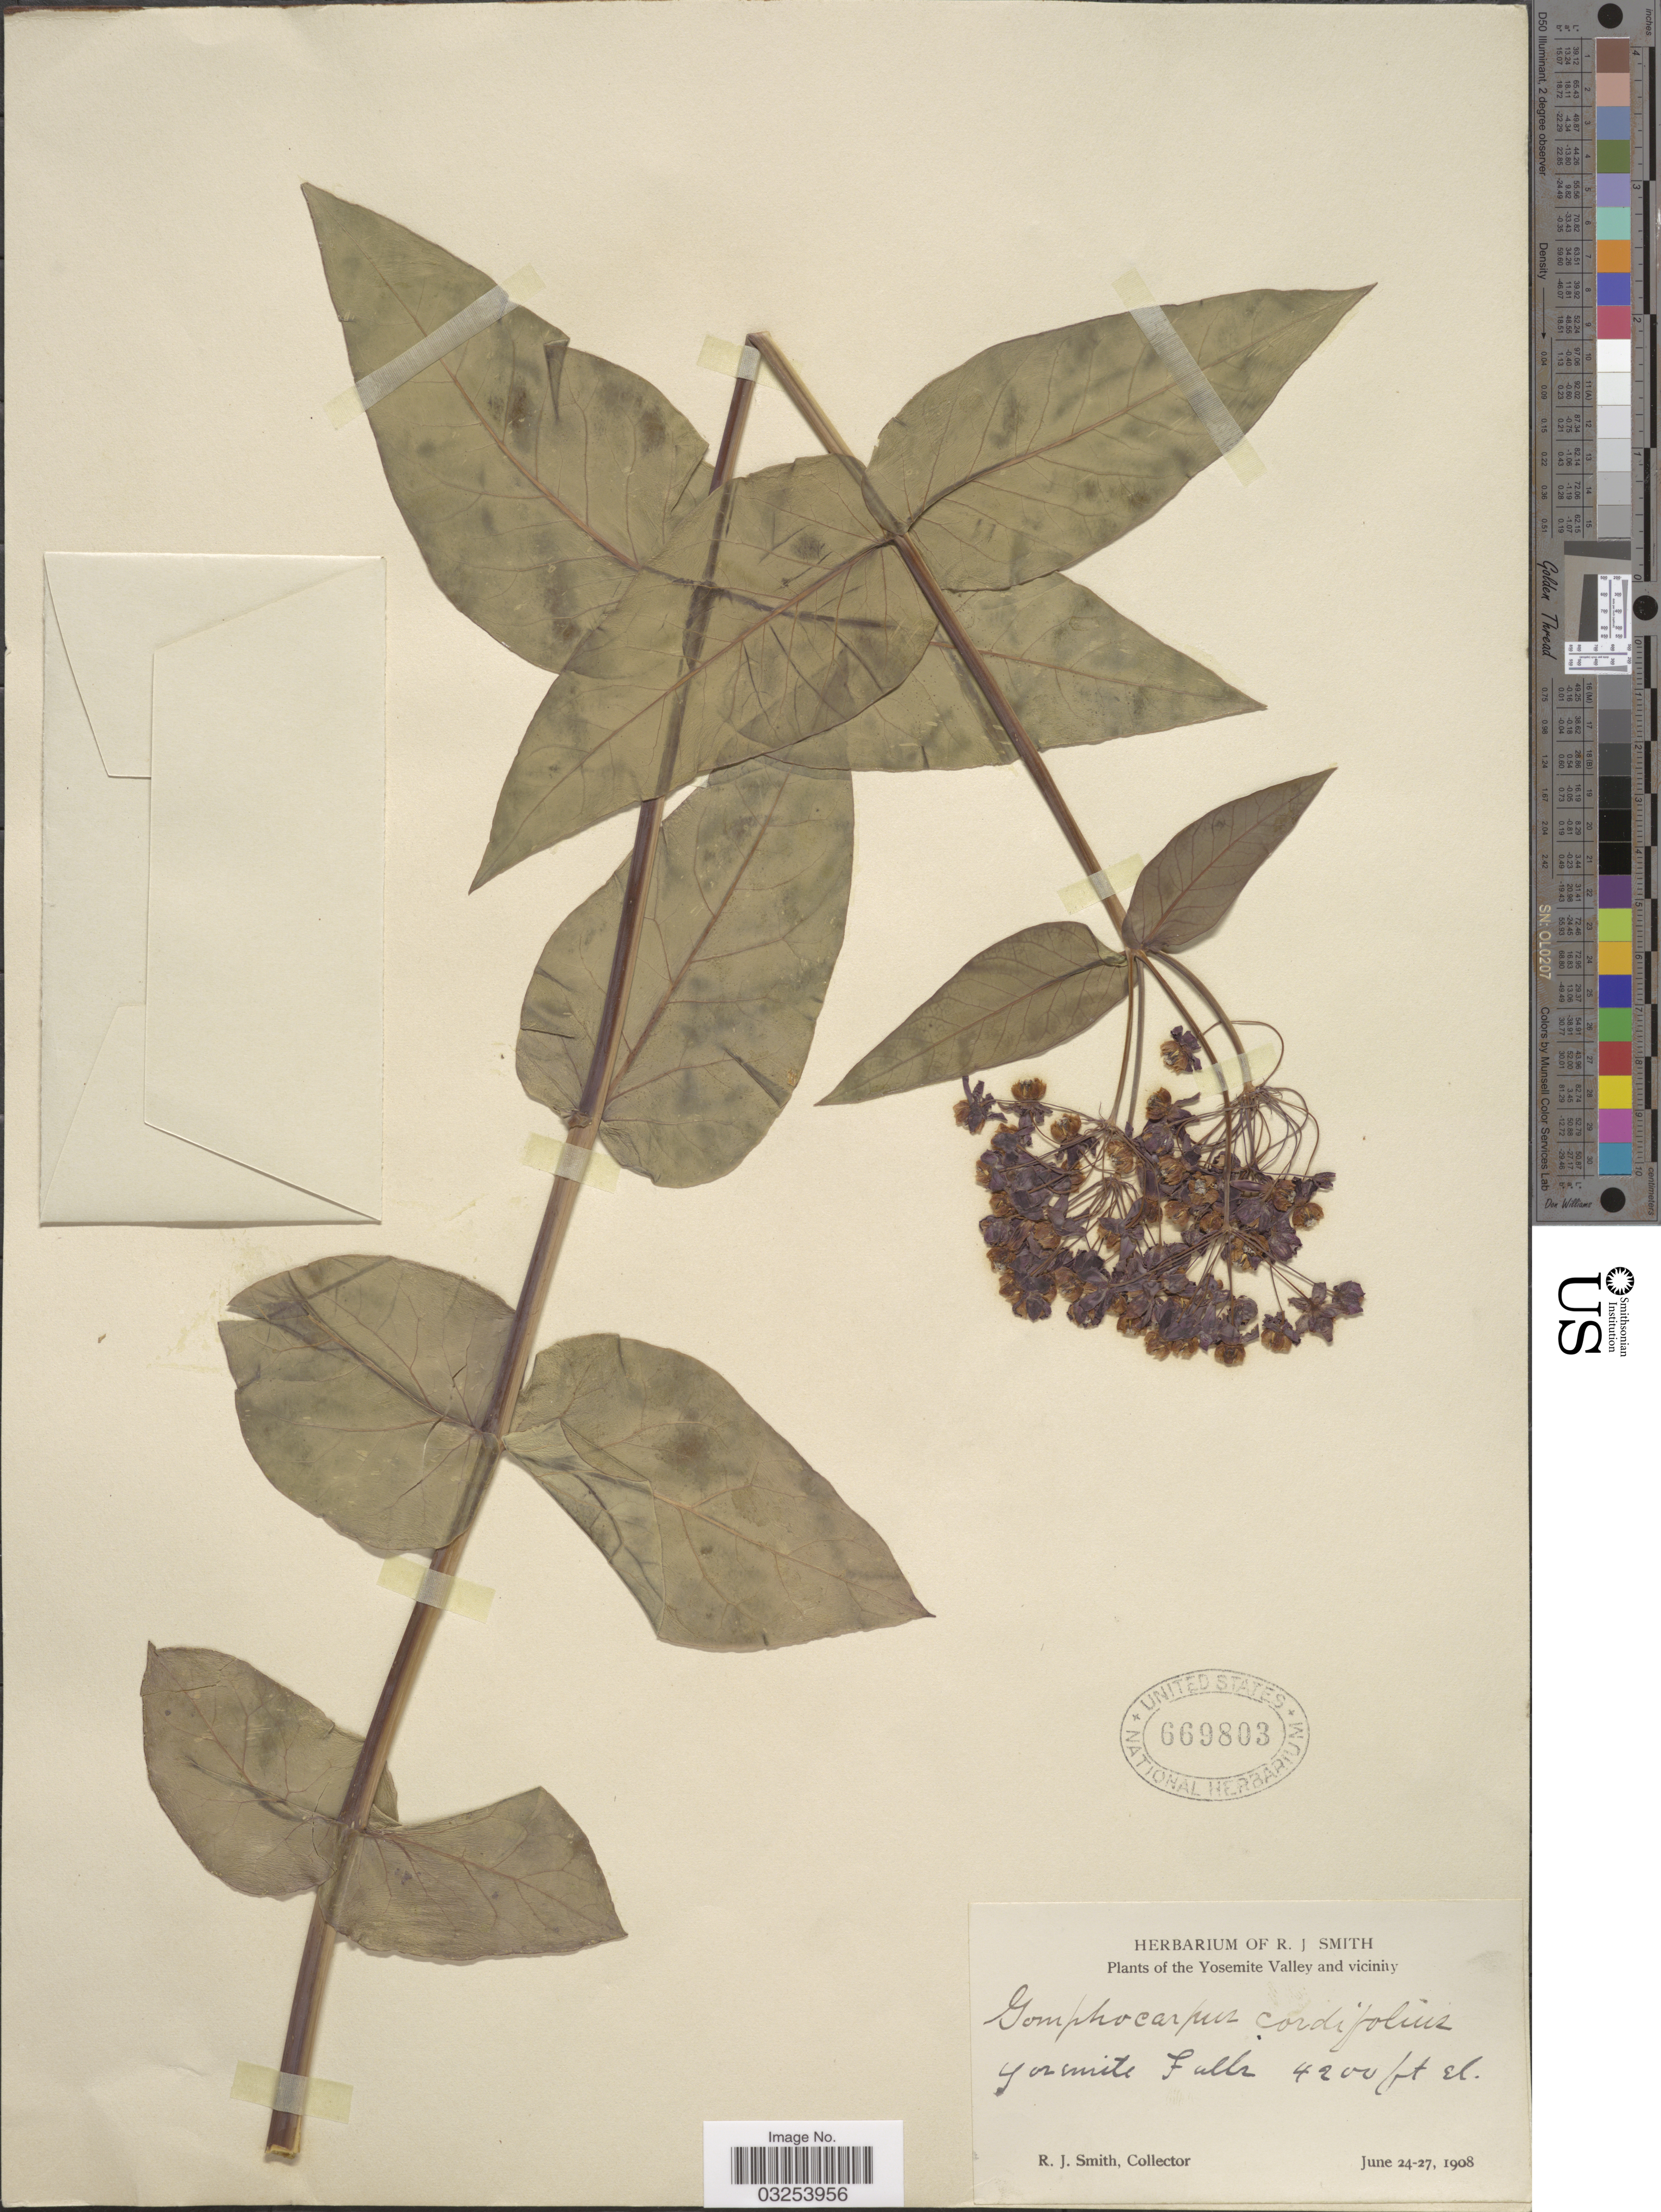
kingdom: Plantae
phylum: Tracheophyta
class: Magnoliopsida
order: Gentianales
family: Apocynaceae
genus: Asclepias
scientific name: Asclepias cordifolia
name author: (Benth.) Jeps.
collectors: R. J. Smith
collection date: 1908-06-24/1908-06-27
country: United States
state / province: California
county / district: Mariposa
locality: Yosemite Valley and vicinity. Yosemite Falls.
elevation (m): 1280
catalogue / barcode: US 669803